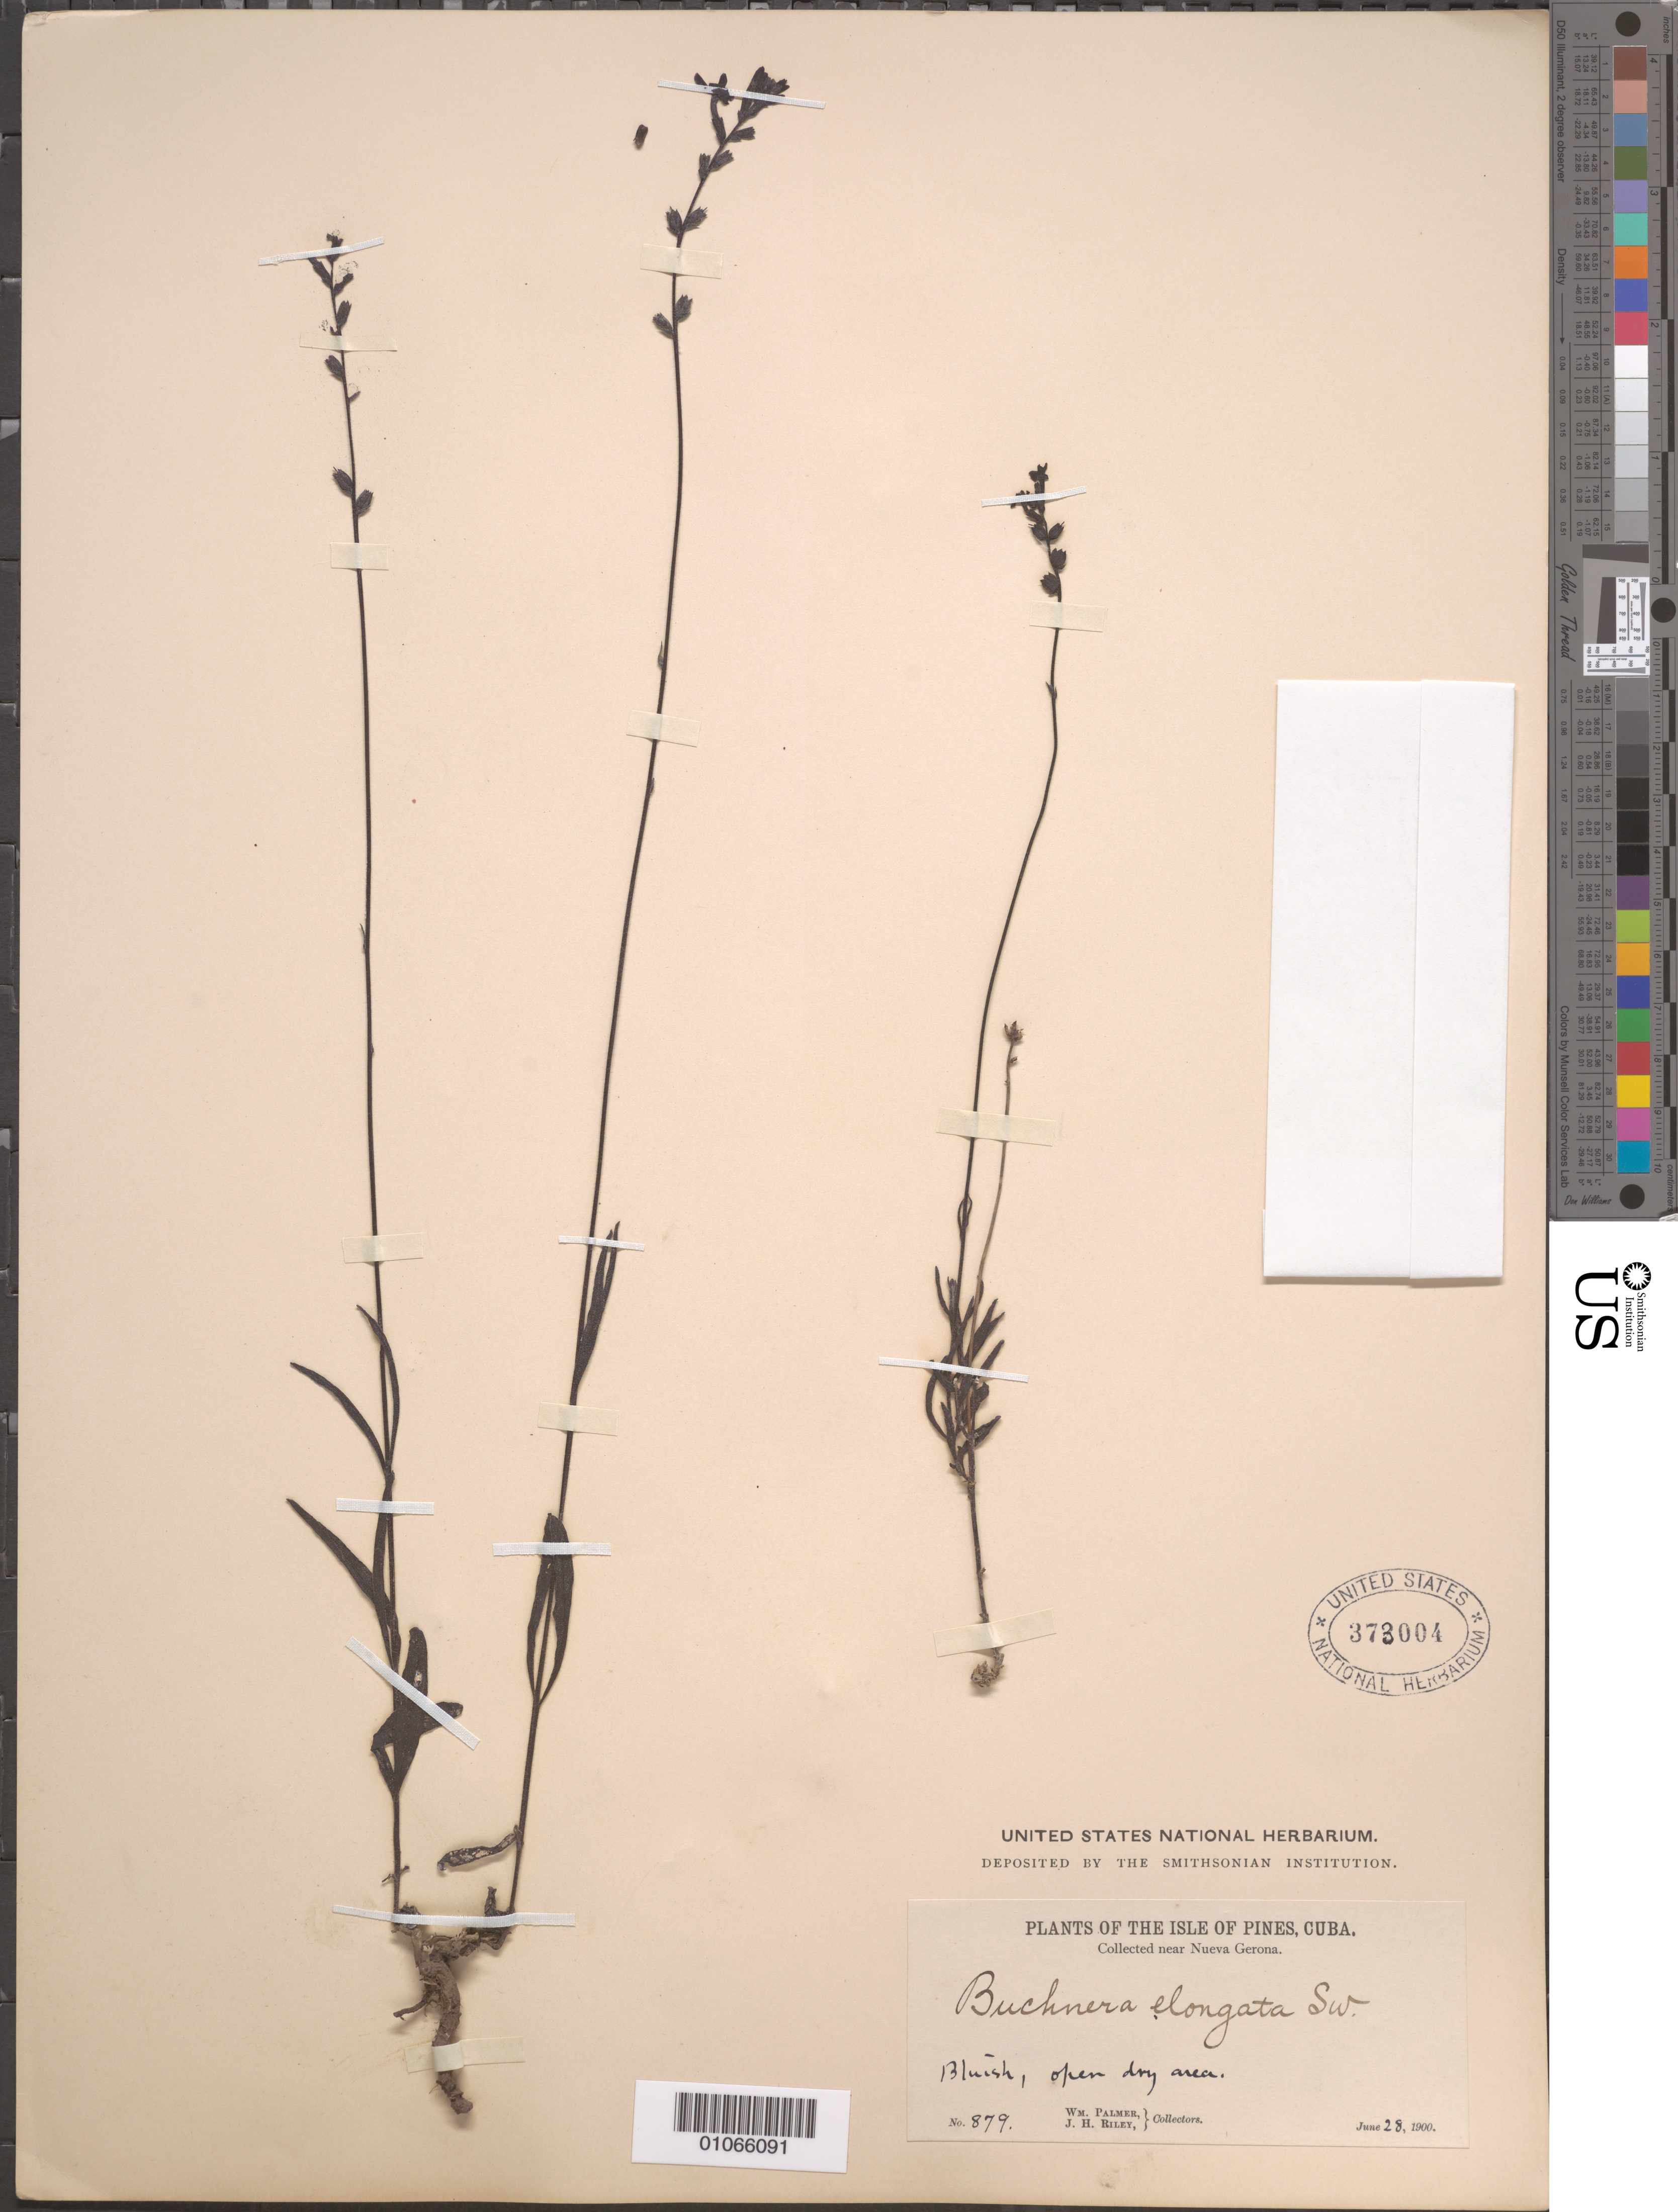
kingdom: Plantae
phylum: Tracheophyta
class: Magnoliopsida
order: Lamiales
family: Orobanchaceae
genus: Buchnera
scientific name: Buchnera elongata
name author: Sw.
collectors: W. Palmer & J. H. Riley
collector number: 879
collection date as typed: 28 Jun 1900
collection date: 1900-06-28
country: Cuba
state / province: Isla de La Juventud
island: Isla de la Juventud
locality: Open dry area, collected near Nueva Gerona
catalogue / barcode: US 373004